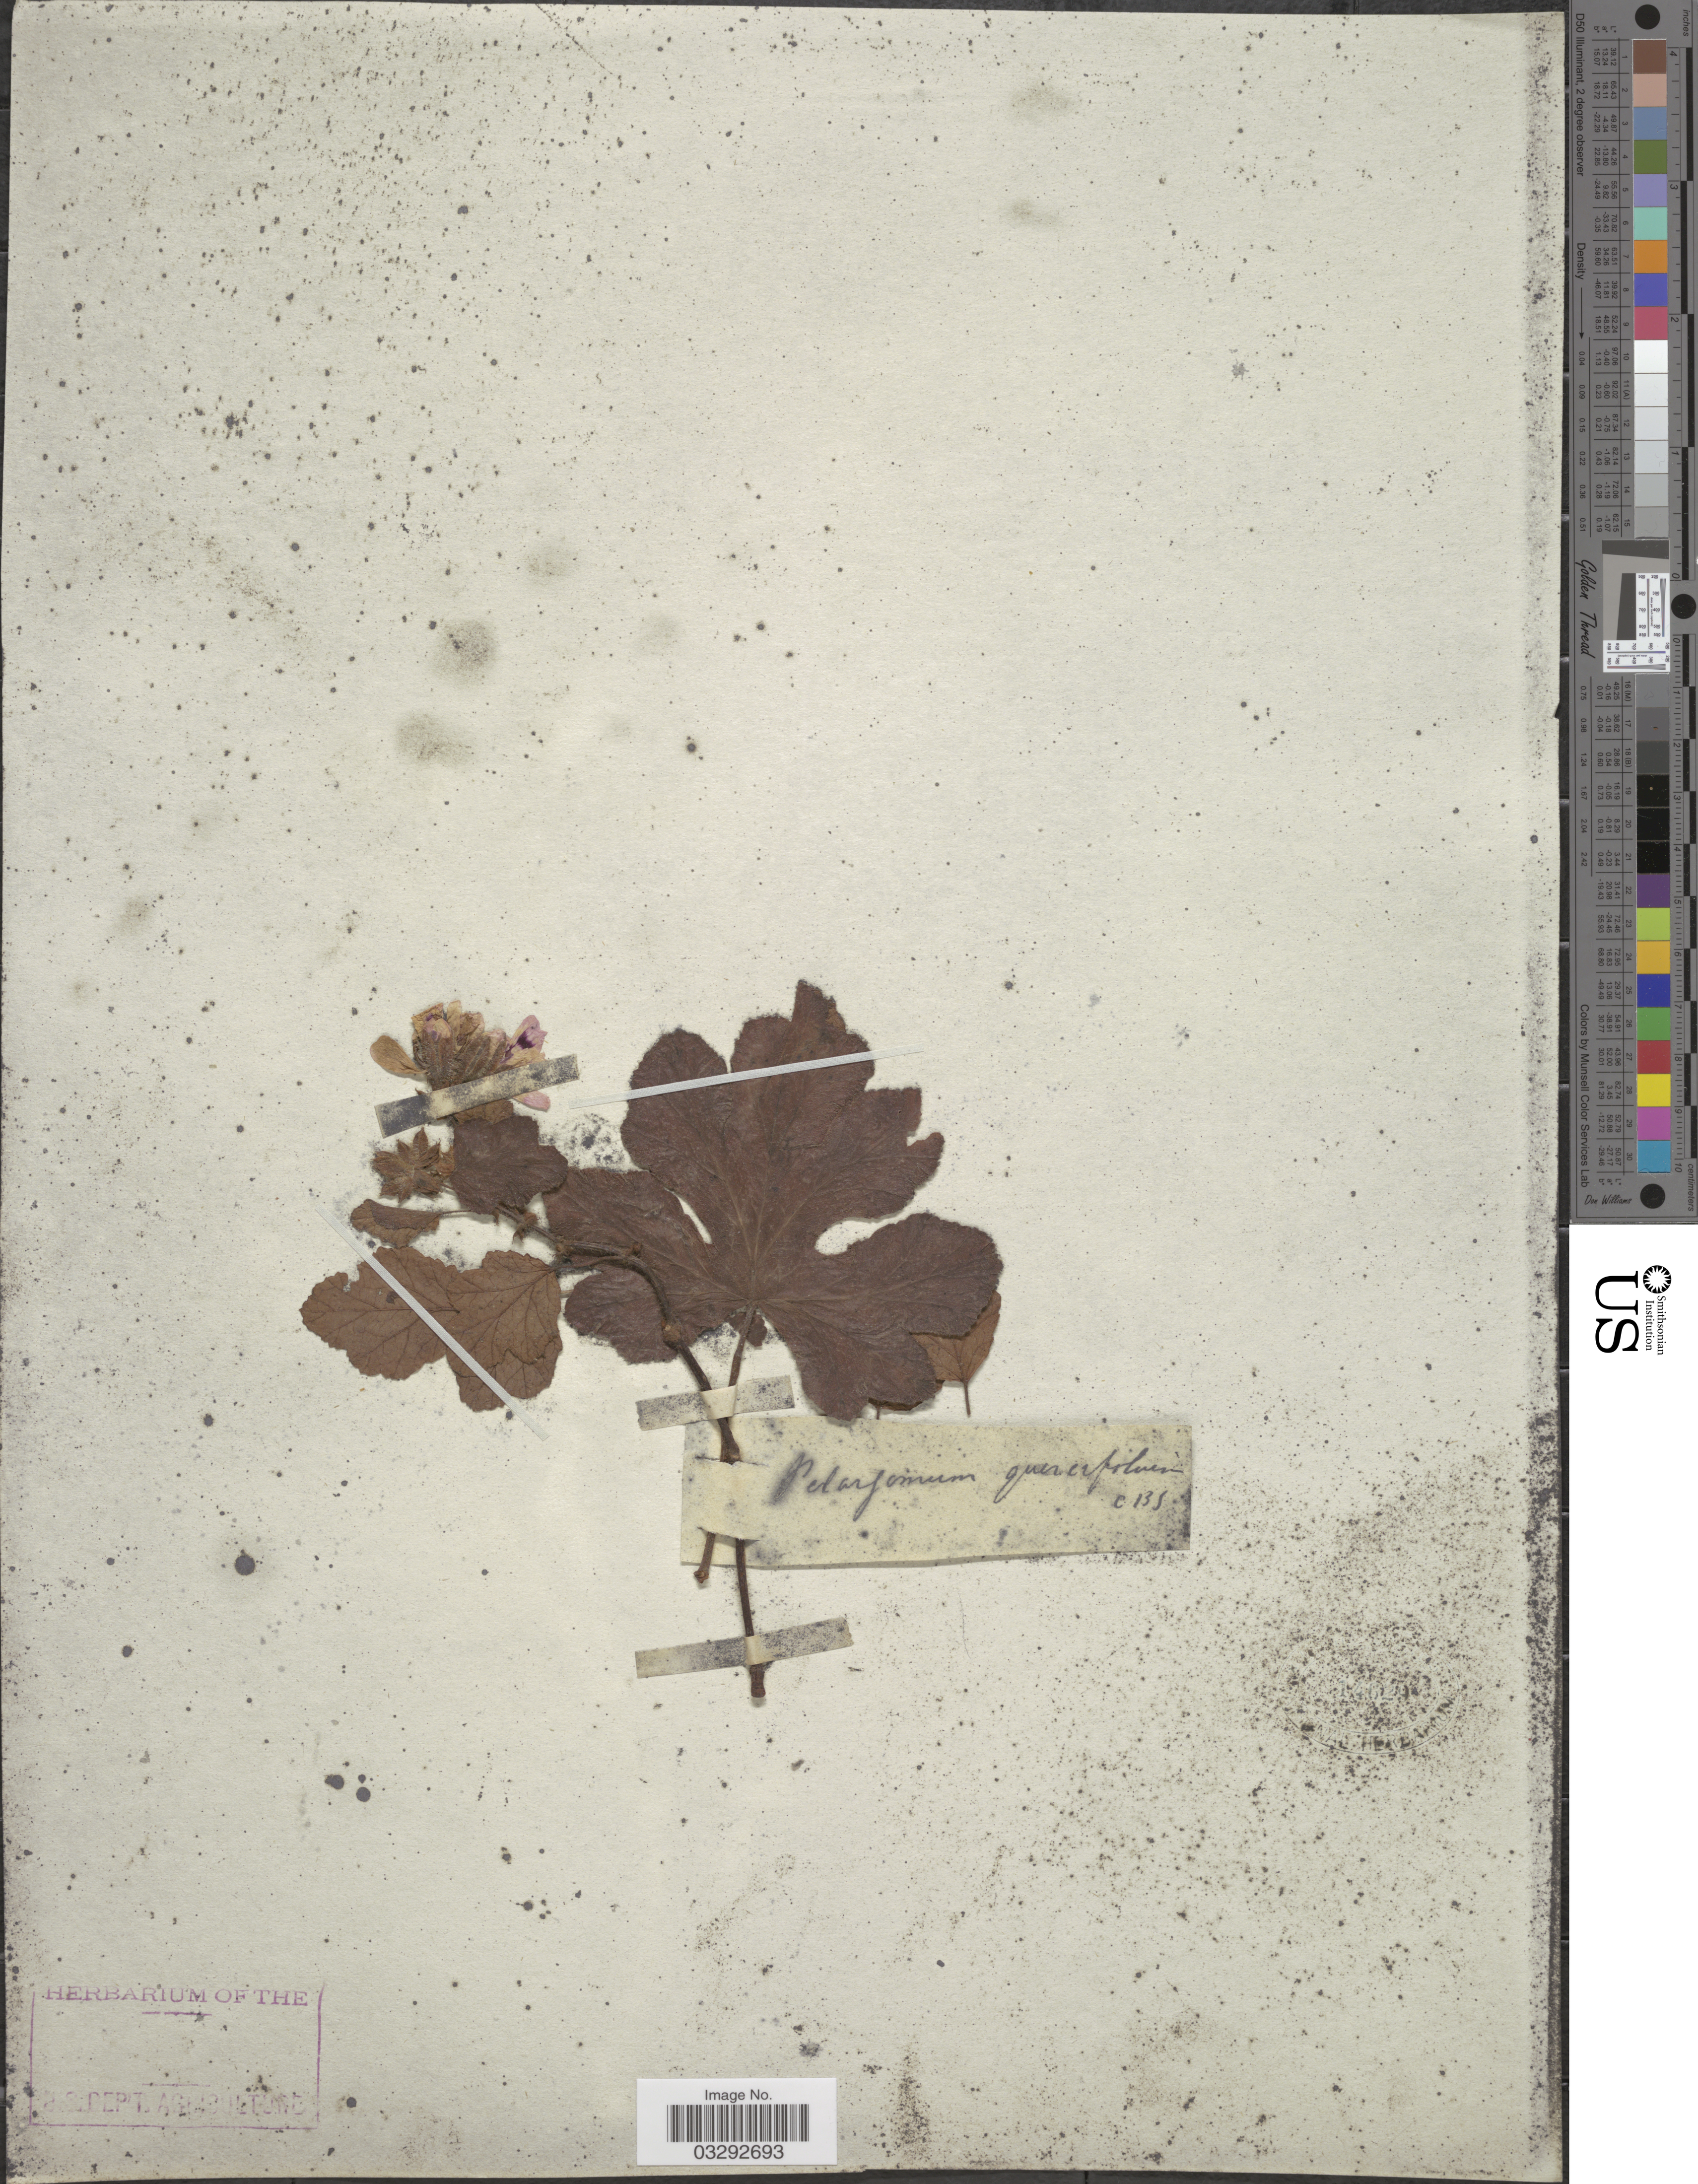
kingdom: Plantae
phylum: Tracheophyta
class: Magnoliopsida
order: Geraniales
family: Geraniaceae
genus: Pelargonium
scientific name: Pelargonium quercifolium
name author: (L. f.) L'Hér.